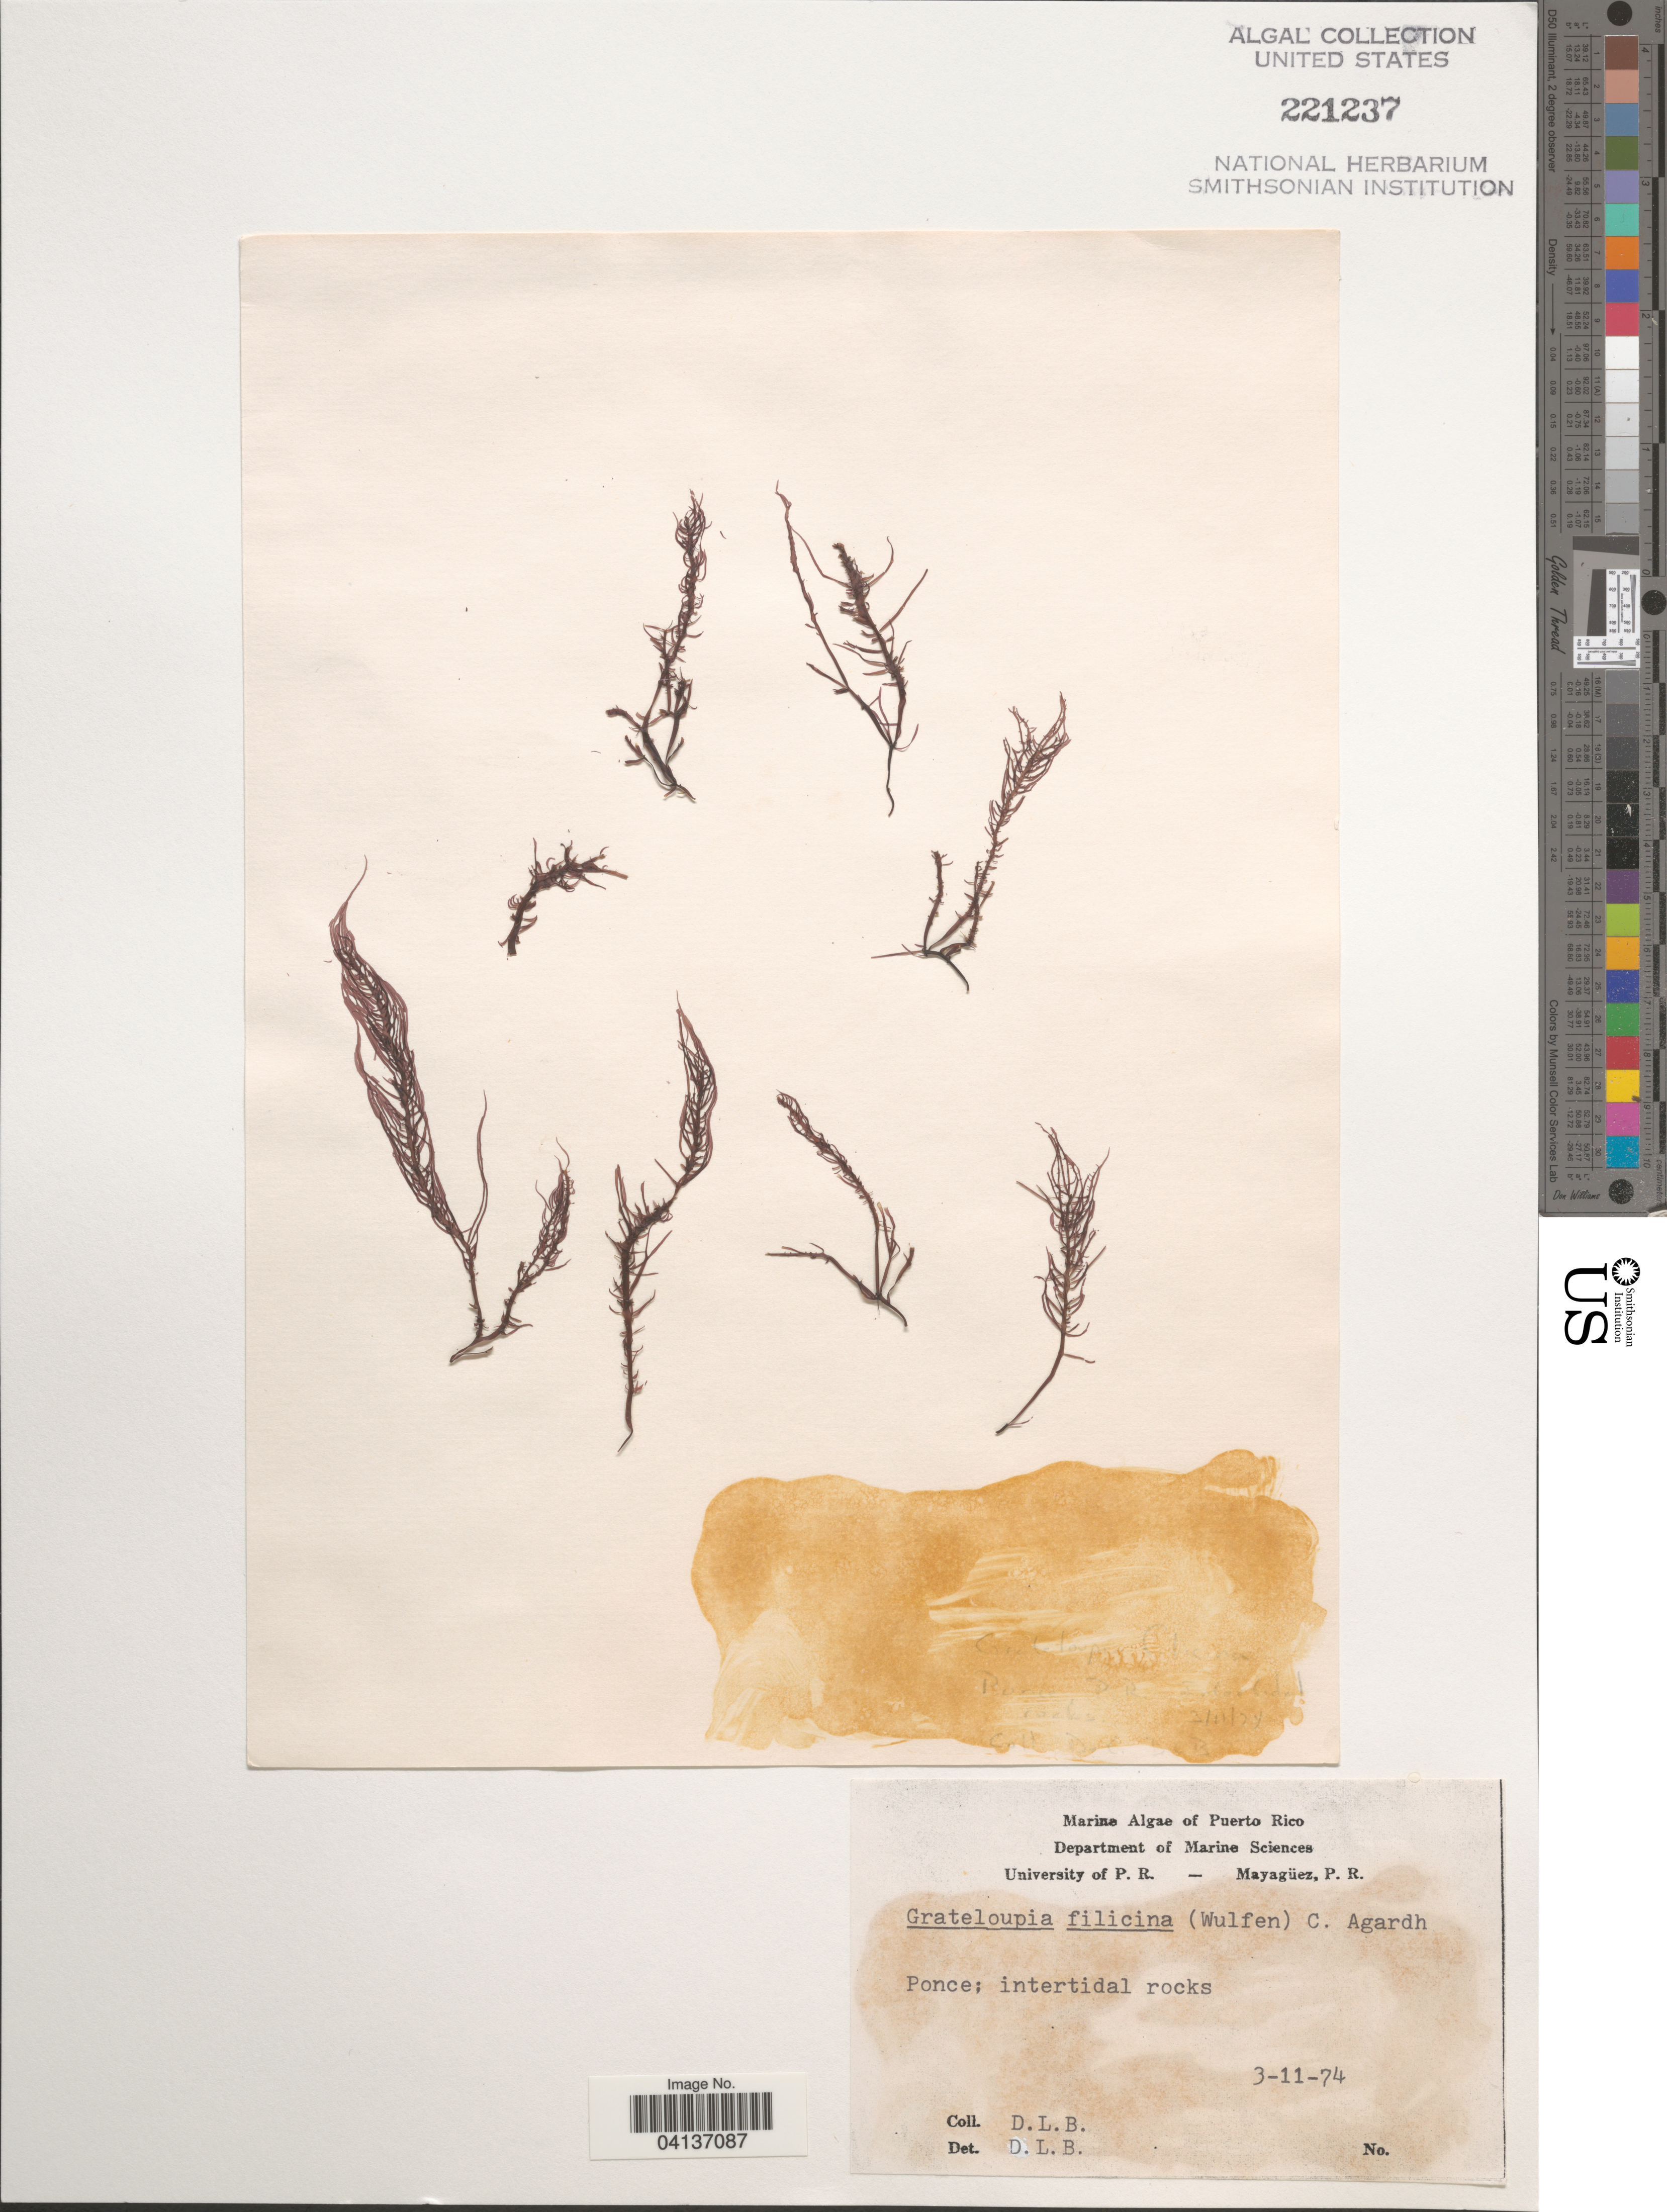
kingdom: Plantae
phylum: Rhodophyta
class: Florideophyceae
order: Halymeniales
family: Halymeniaceae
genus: Grateloupia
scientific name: Grateloupia filicina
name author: (J.V.Lamouroux) C. Agardh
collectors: D. L. B.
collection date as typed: Transcribed d/m/y: 3/11/74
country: Puerto Rico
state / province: Ponce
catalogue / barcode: US 221237